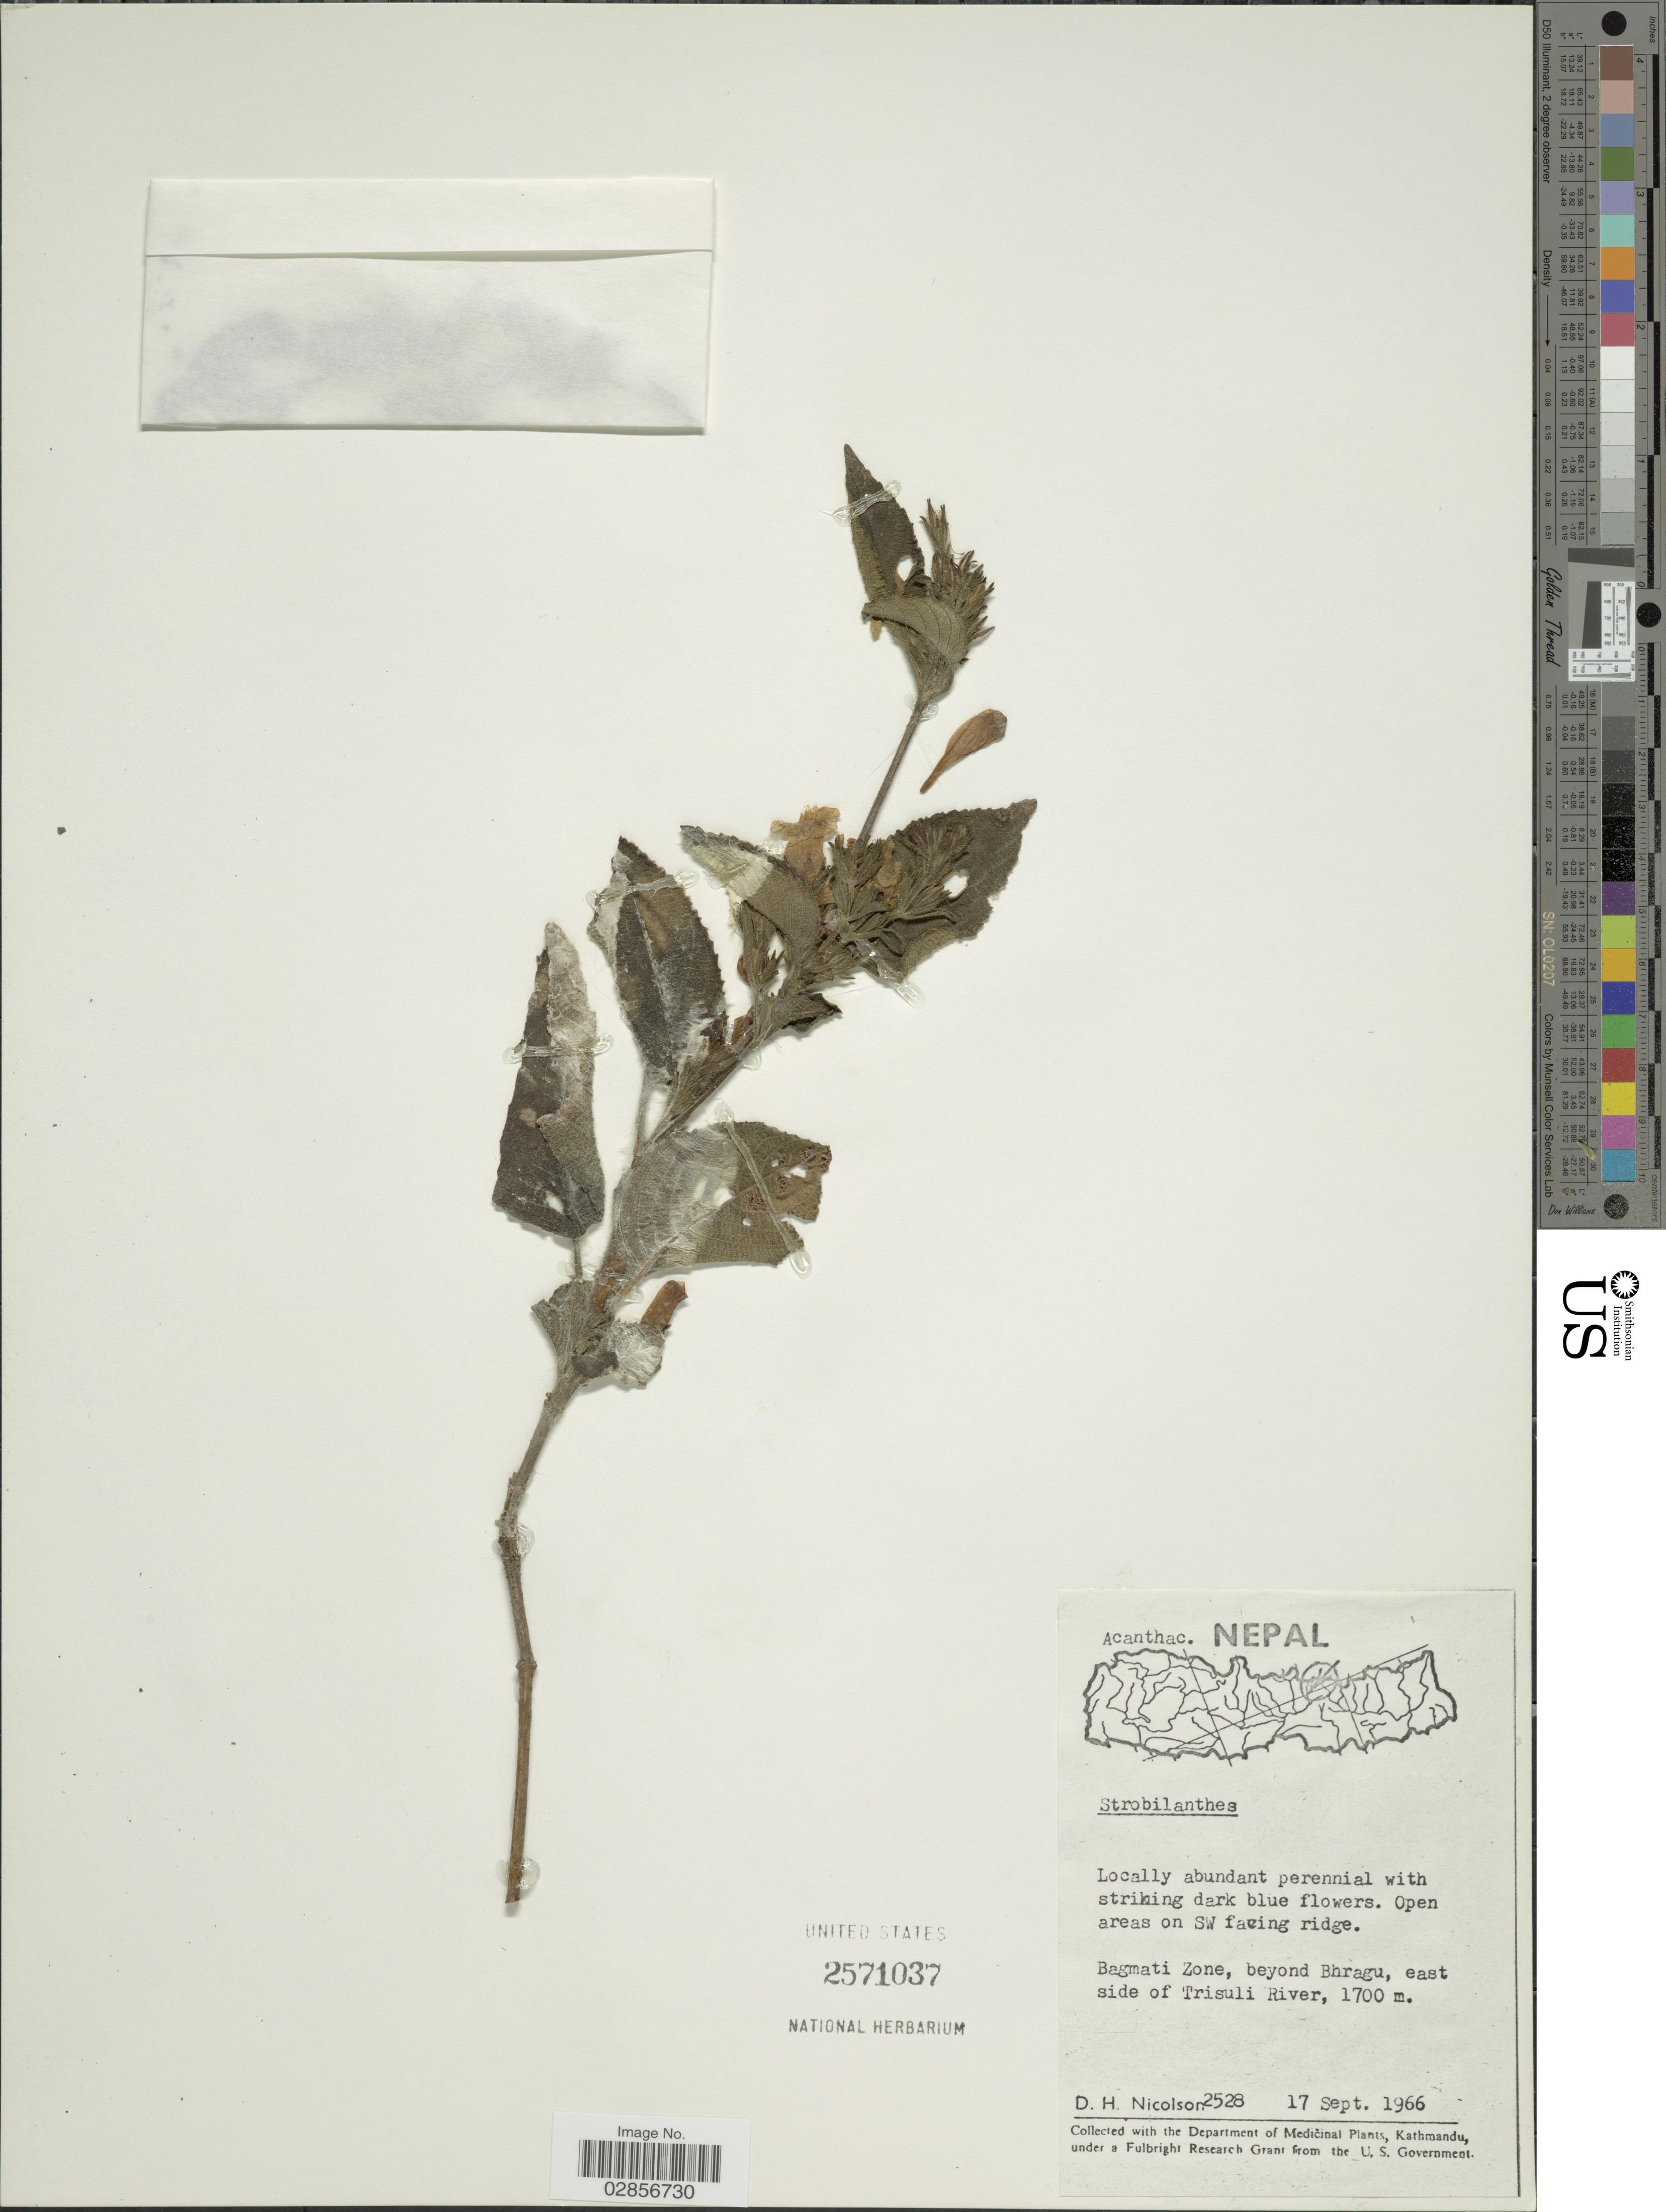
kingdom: Plantae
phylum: Tracheophyta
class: Magnoliopsida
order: Lamiales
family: Acanthaceae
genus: Strobilanthes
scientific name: Strobilanthes sp.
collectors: D. H. Nicolson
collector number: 2528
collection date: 1966-09-17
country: Nepal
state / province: Bagmati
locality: Bagmati Zone, beyond Bhragu, east side of Trisuli River.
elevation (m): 1700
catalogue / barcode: US 2571037